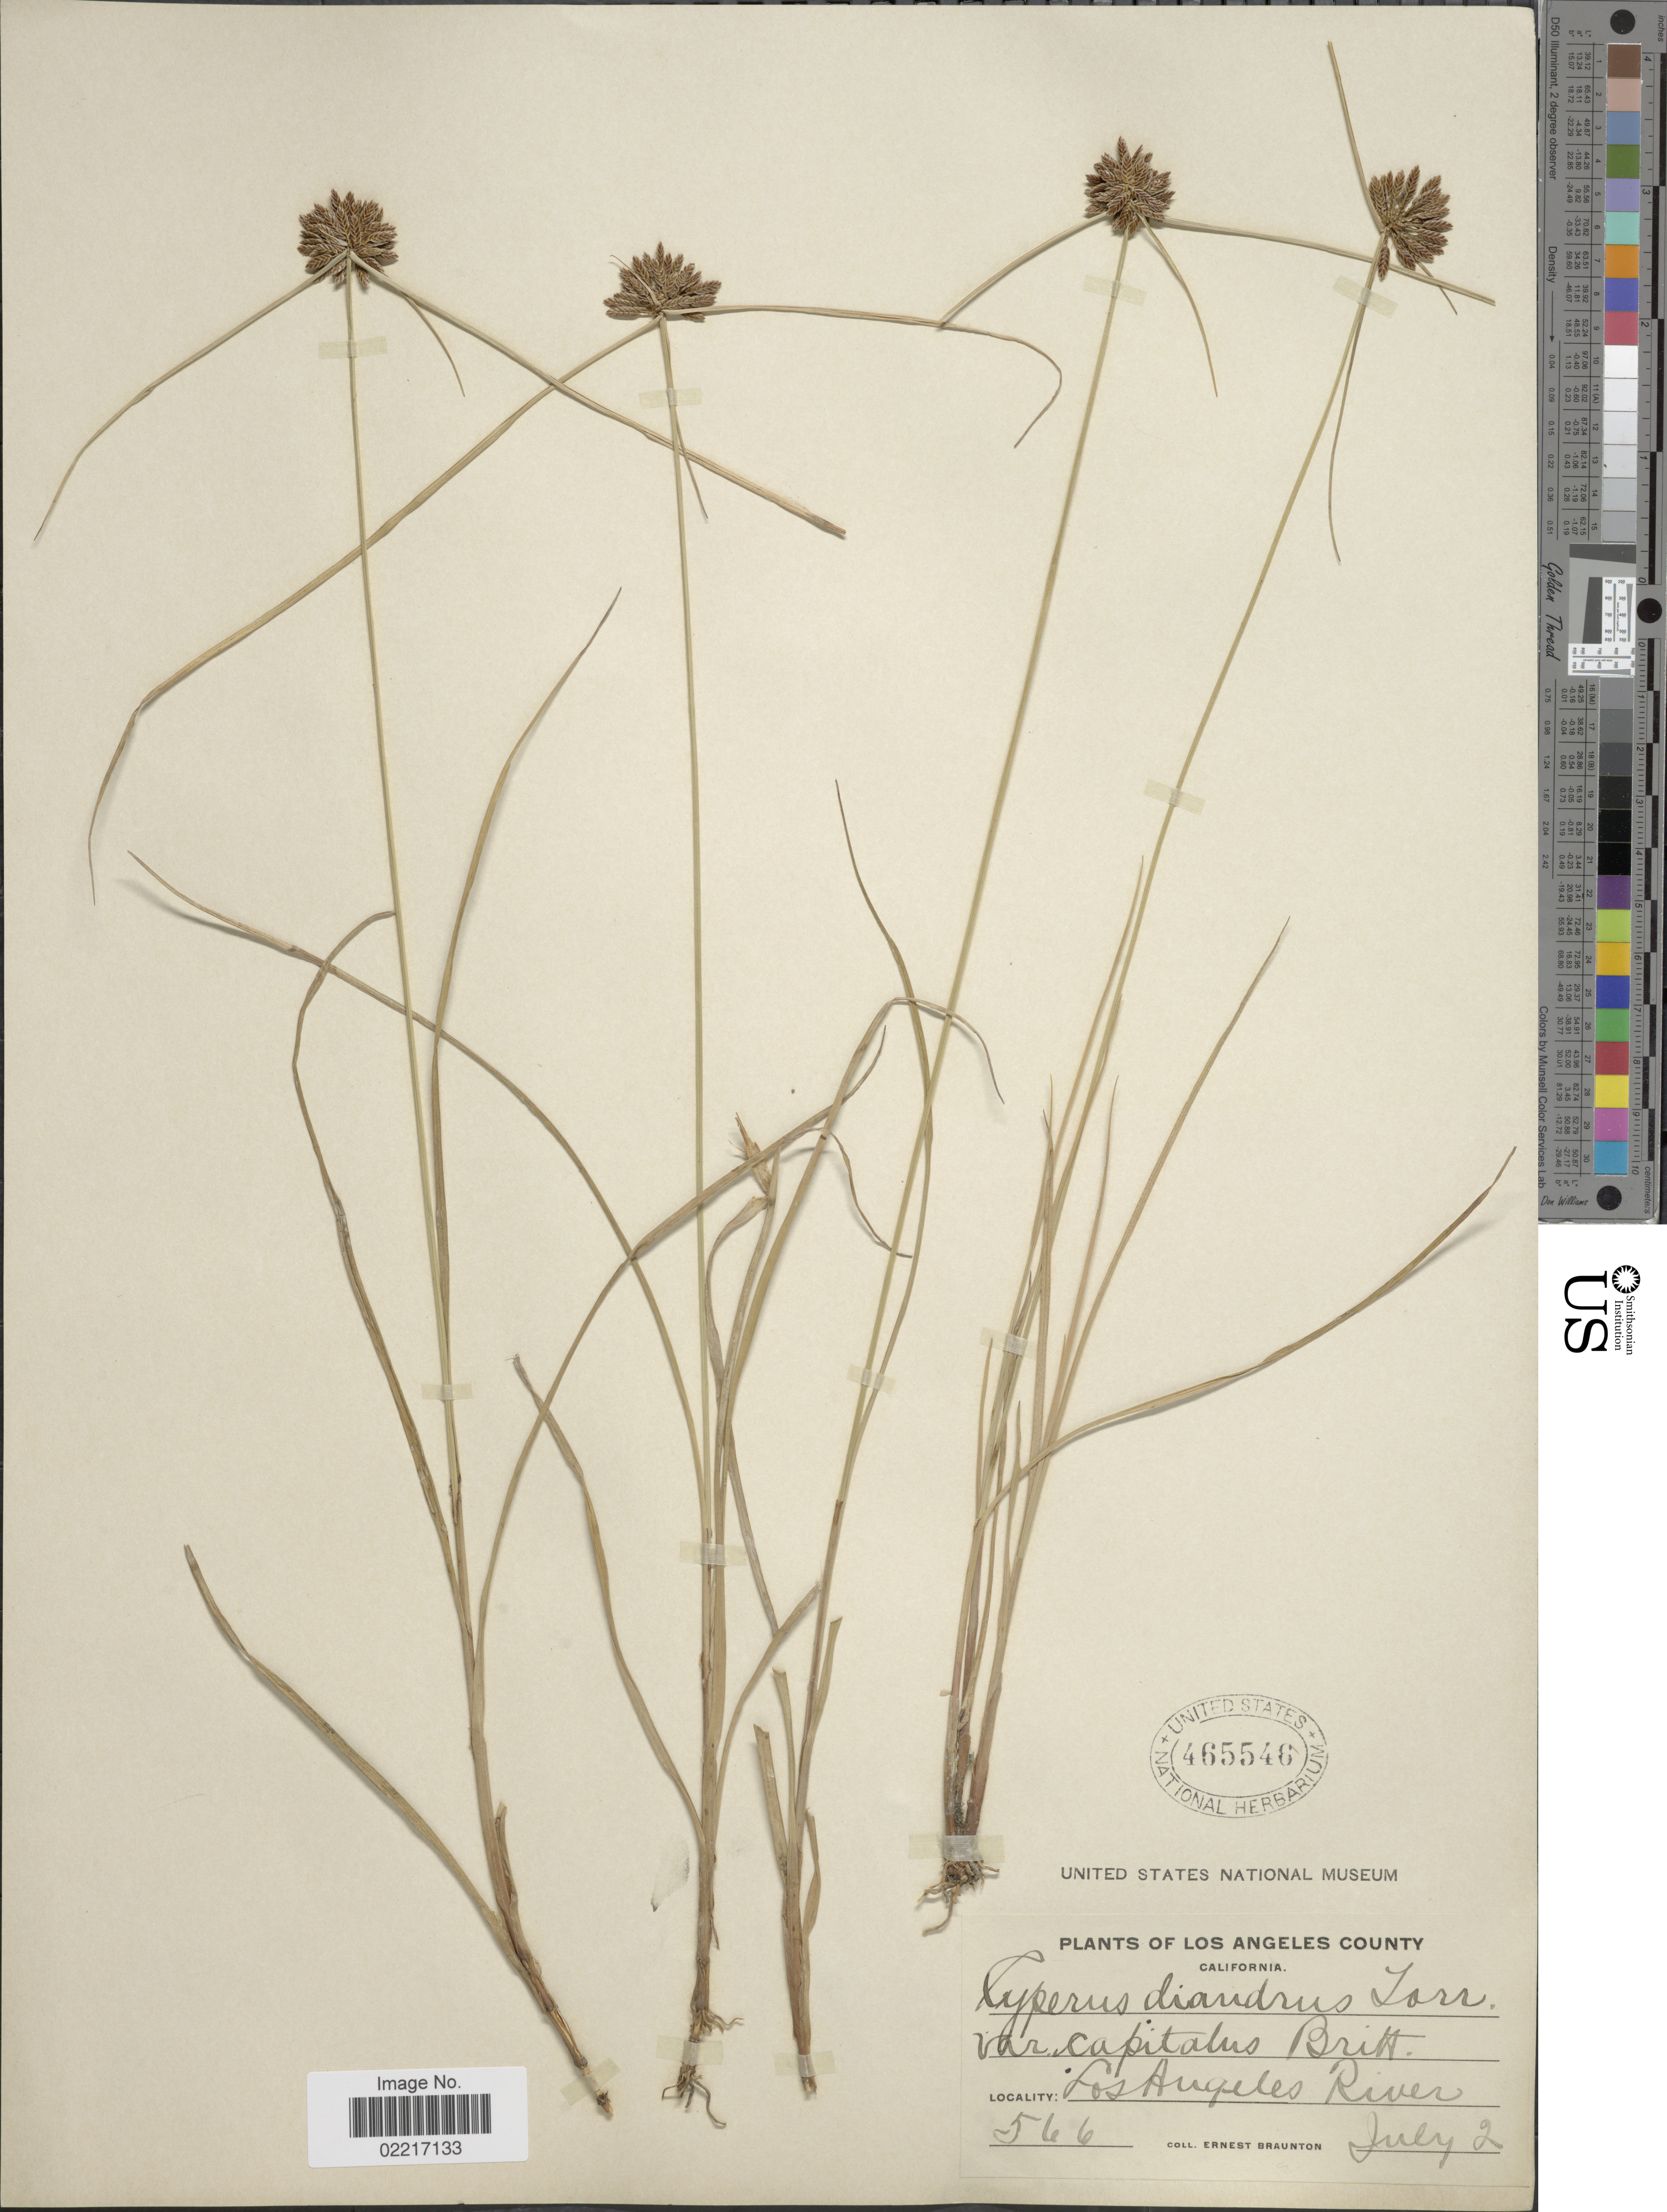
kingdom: Plantae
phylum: Tracheophyta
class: Liliopsida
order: Poales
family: Cyperaceae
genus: Cyperus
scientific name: Cyperus niger var. castaneus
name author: (S. Watson) Kük.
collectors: E. Braunton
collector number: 566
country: United States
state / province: California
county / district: Los Angeles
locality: Los Angeles County, Los Angeles River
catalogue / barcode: US 465546